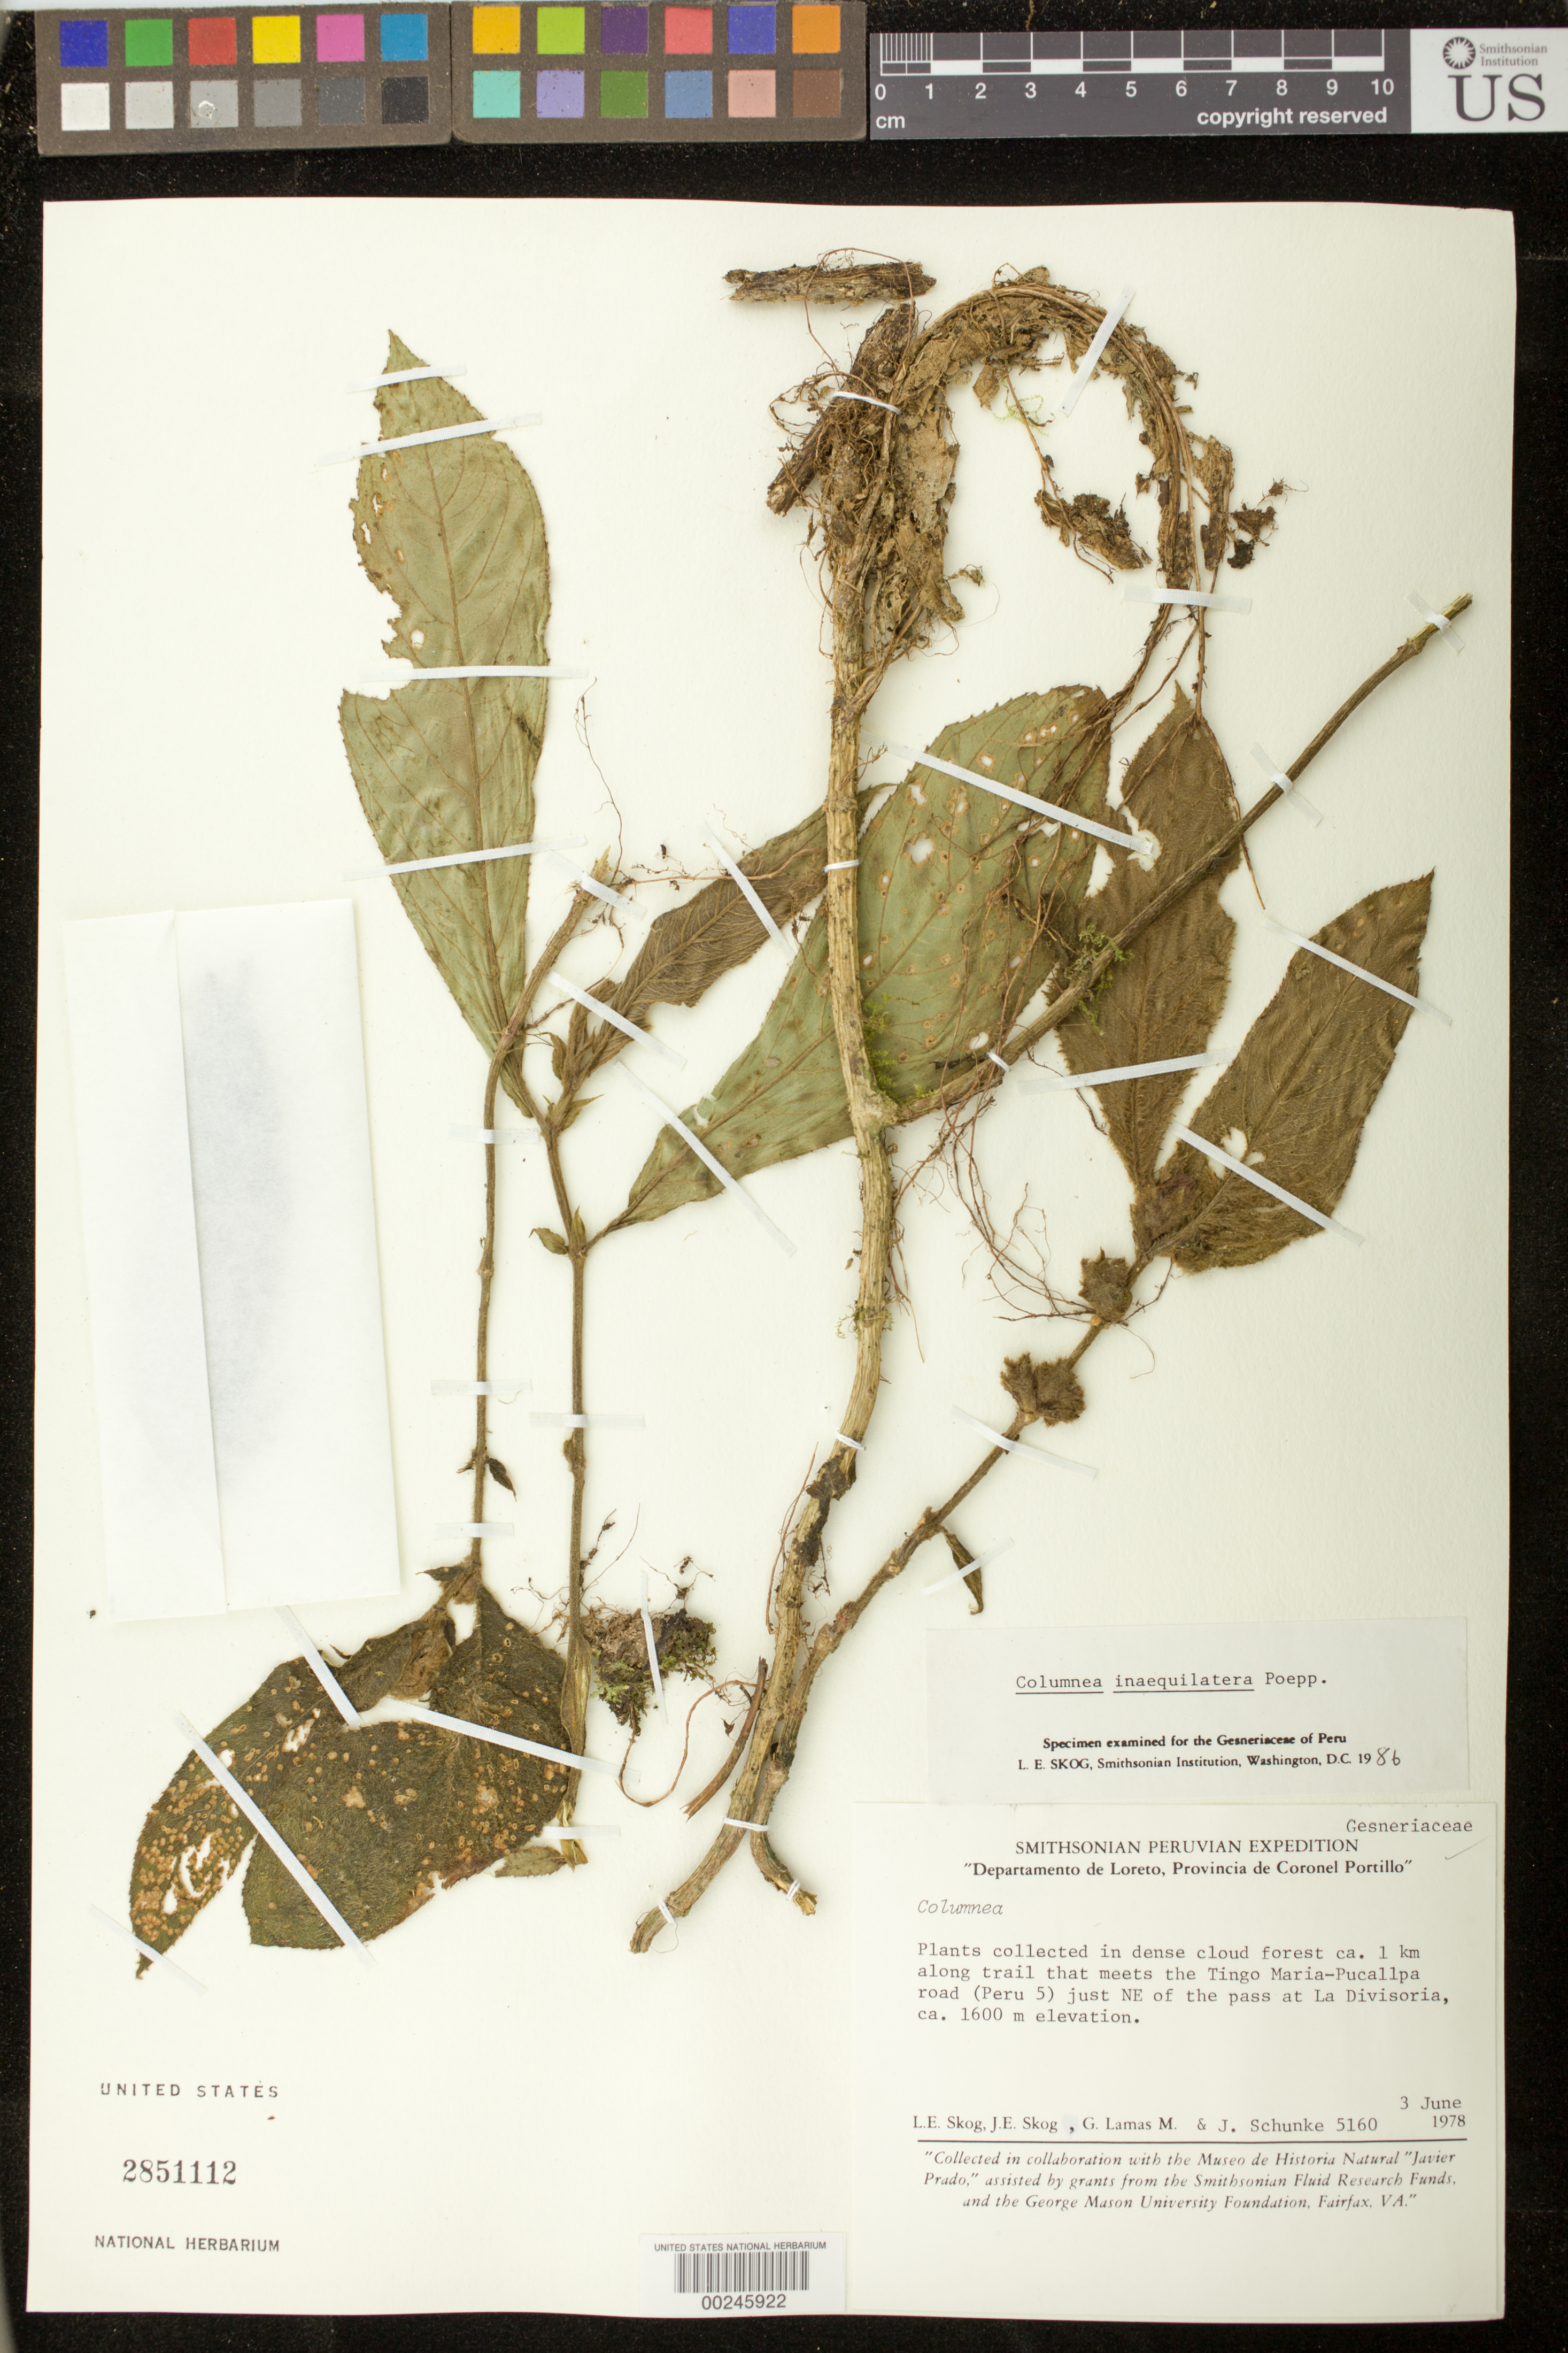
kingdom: Plantae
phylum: Tracheophyta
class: Magnoliopsida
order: Lamiales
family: Gesneriaceae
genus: Columnea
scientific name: Columnea inaequilatera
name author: Poepp.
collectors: L. E. Skog, J. E. Skog, G. Lamas M. & J. Schunke Vigo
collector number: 5160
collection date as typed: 03 Jun 1978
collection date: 1978-06-03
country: Peru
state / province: Loreto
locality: Prov. Coronel Portillo; ca. 1 km along trail that meets the Tingo Maria - Pucallpa road (Peru 5) just NE of the pass at La Divisoria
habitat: Dense cloud forest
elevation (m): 1600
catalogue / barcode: US 2851112